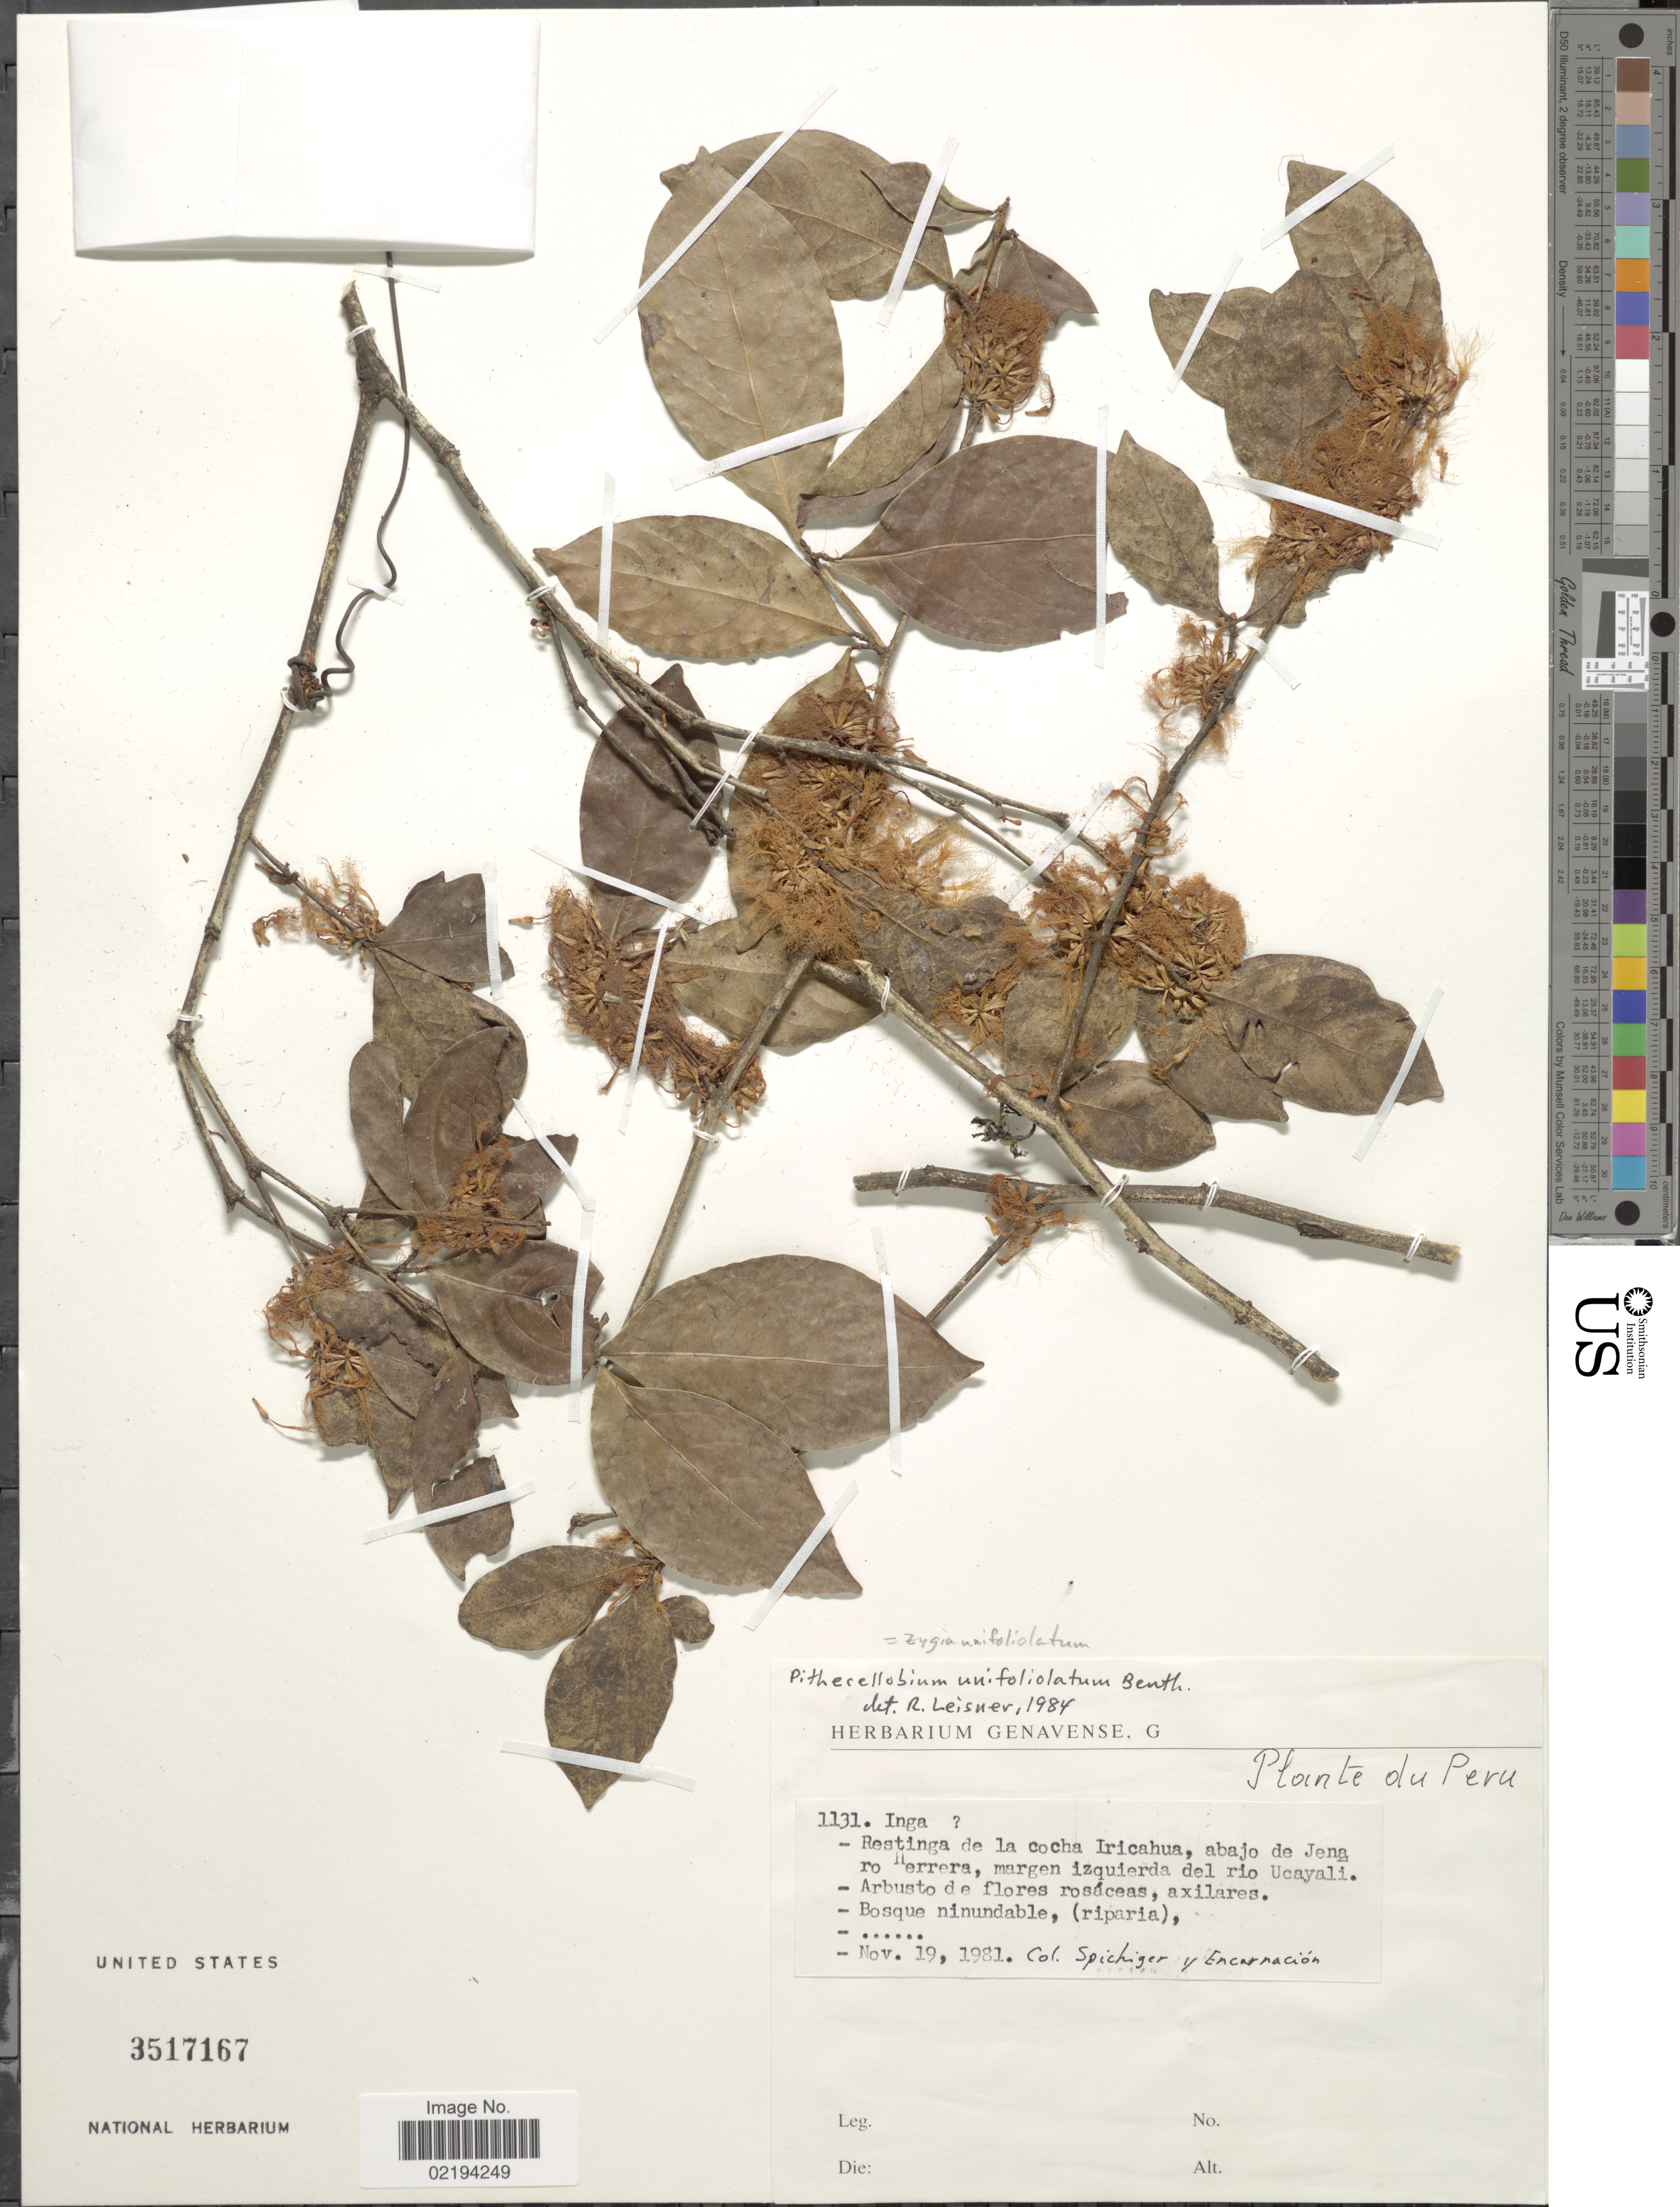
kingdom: Plantae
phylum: Tracheophyta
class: Magnoliopsida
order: Fabales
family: Fabaceae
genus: Zygia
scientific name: Zygia unifoliolata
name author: (Benth.) Pittier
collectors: R. Spichiger & -- Encarnacion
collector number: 1131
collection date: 1981-11-19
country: Peru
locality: Restinga de la cocha Iricahua, abajo de Jenaro Herrera, margen izquierda del rio Ucayali.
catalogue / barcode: US 3517167